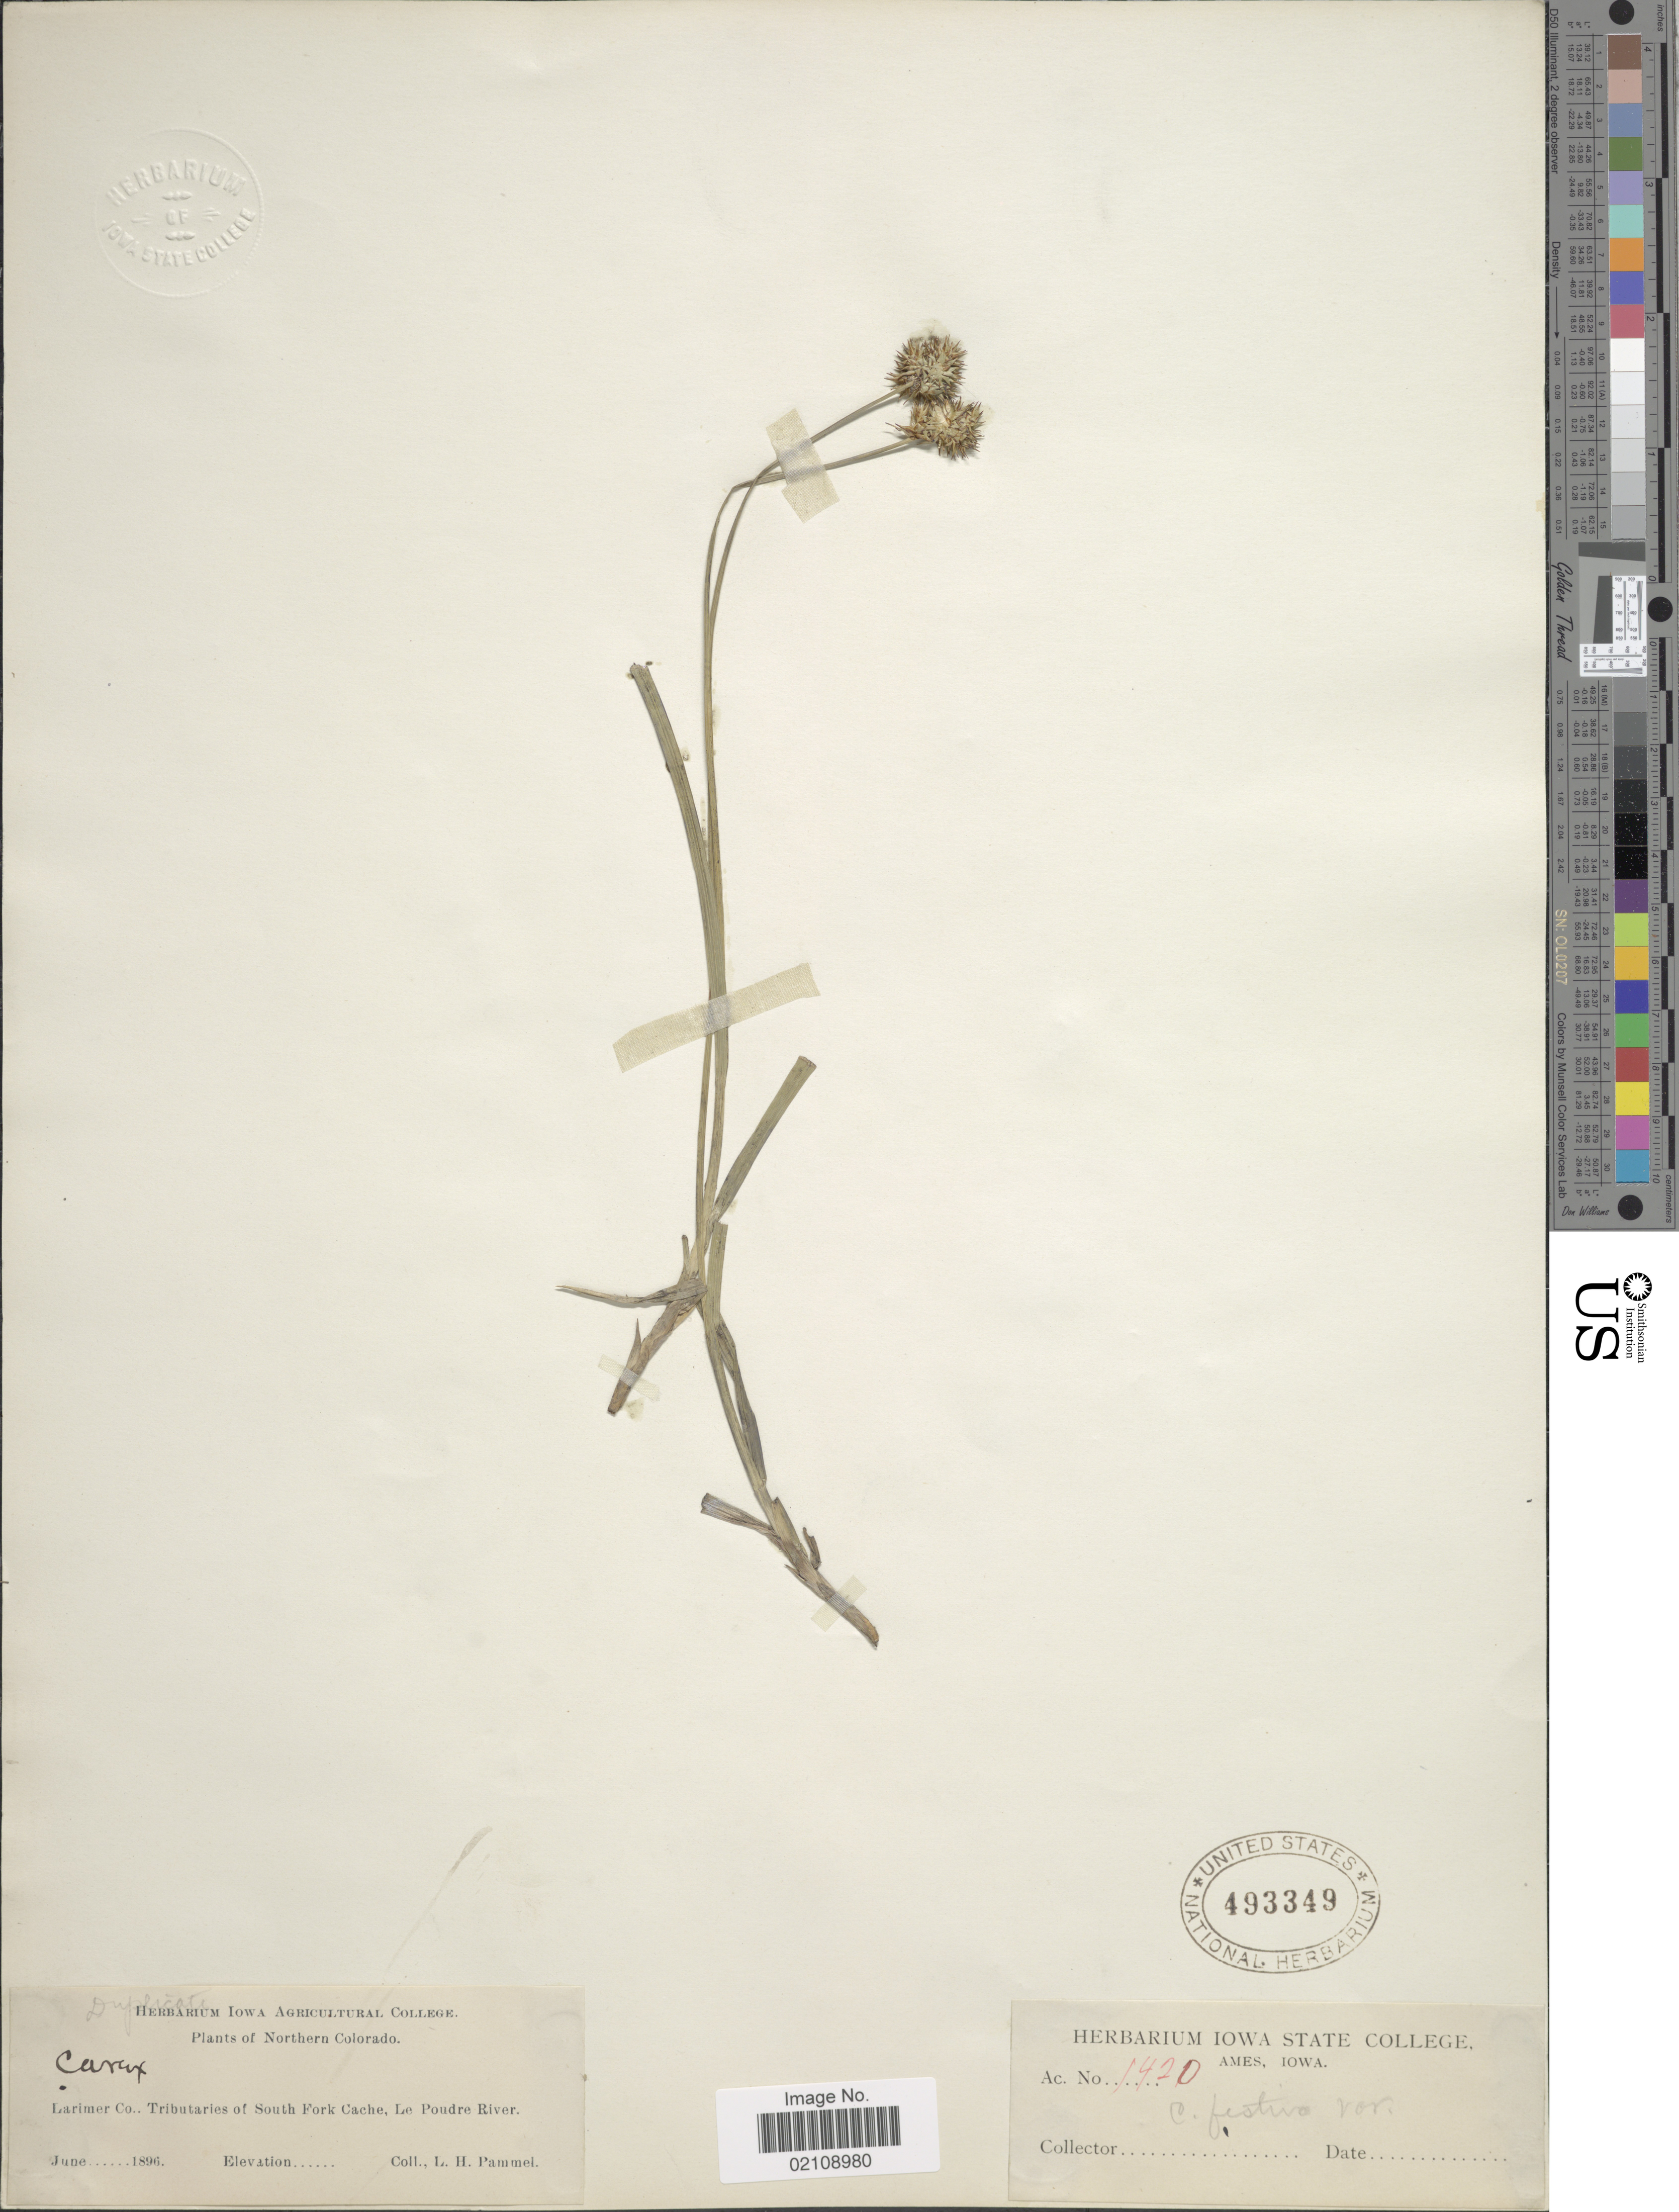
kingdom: Plantae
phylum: Tracheophyta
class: Liliopsida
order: Poales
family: Cyperaceae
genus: Carex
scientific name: Carex microptera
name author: Mack.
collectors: L. Pammel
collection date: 1896-06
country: United States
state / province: Colorado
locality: Northern Colorado, Larimer Co., Tributaries of South Fork Cache, Le Poudre River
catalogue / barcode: US 493349